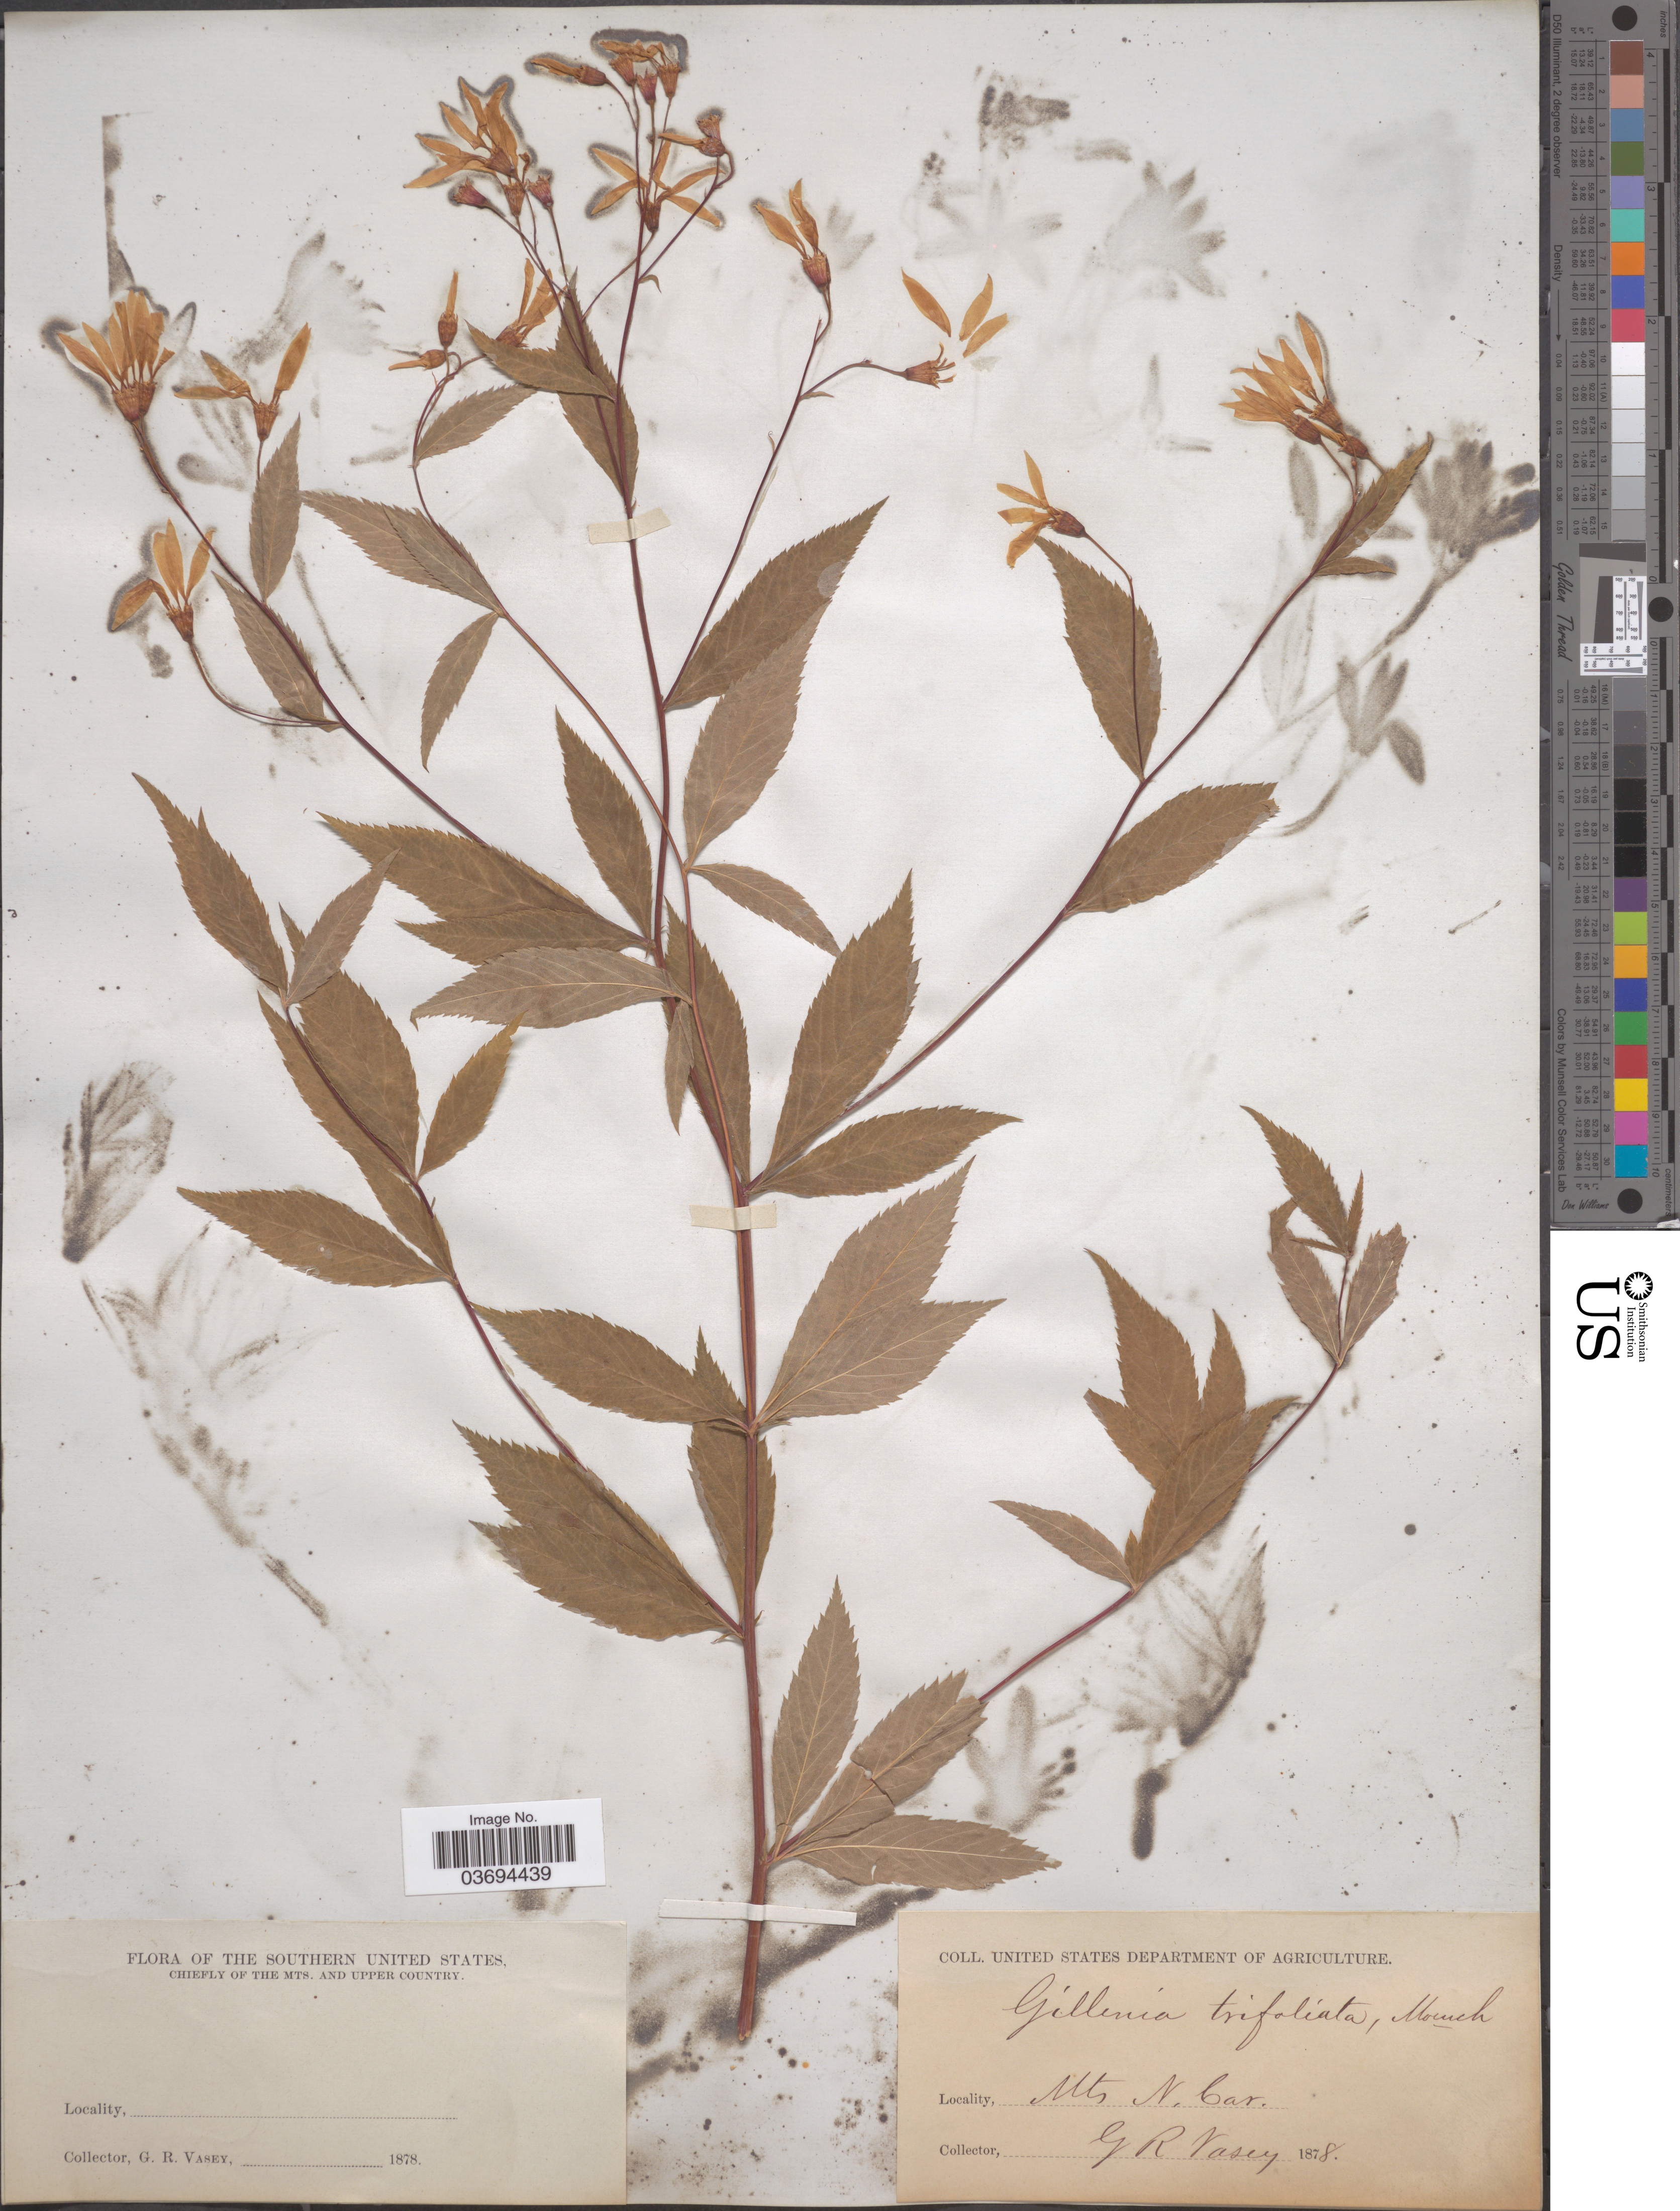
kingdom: Plantae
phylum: Tracheophyta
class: Magnoliopsida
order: Rosales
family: Rosaceae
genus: Gillenia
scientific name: Gillenia trifoliata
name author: (L.) Moench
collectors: G. R. Vasey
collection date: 1878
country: United States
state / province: North Carolina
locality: Southern United States. Chiefly of the Mts. and upper country. Mts N. Car.